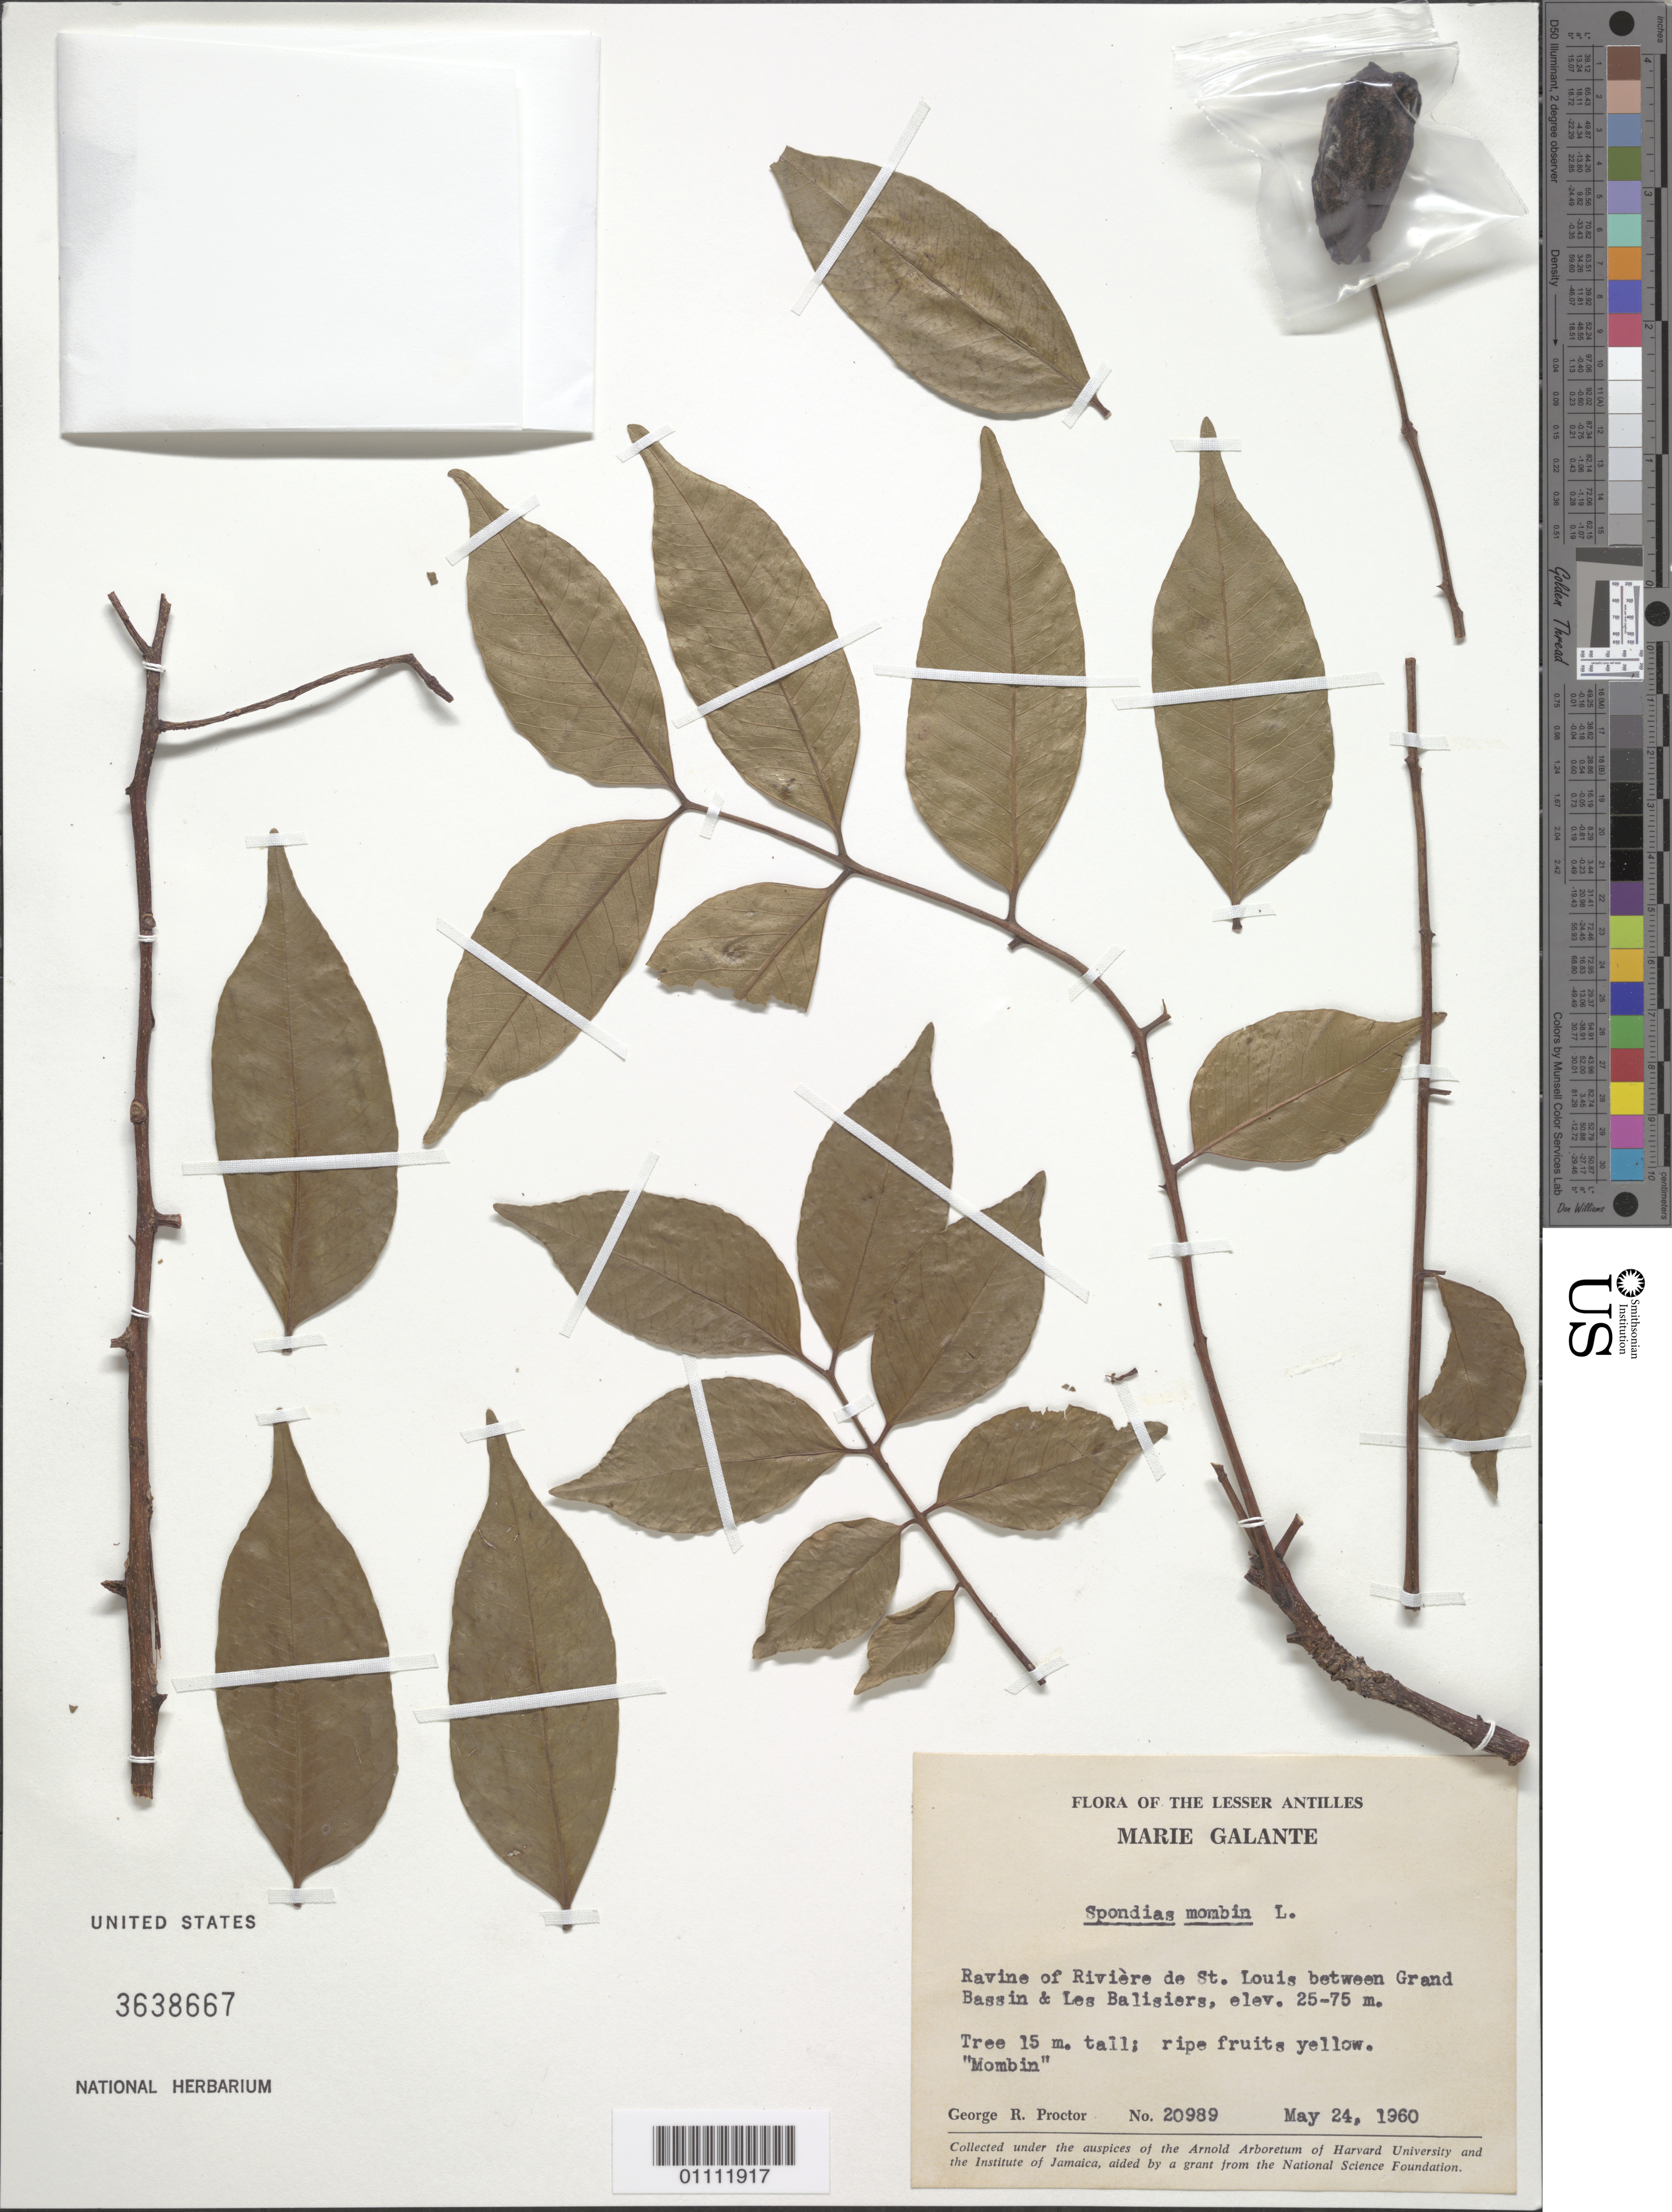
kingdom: Plantae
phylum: Tracheophyta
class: Magnoliopsida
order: Sapindales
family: Anacardiaceae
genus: Spondias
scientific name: Spondias mombin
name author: L.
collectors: G. R. Proctor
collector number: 20989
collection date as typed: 24 May 1960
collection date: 1960-05-24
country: Guadeloupe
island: Marie Galante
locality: Ravine of Rivière de St. Louis, between Grand Bassin and Les Balisiers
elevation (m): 25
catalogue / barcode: US 3638667